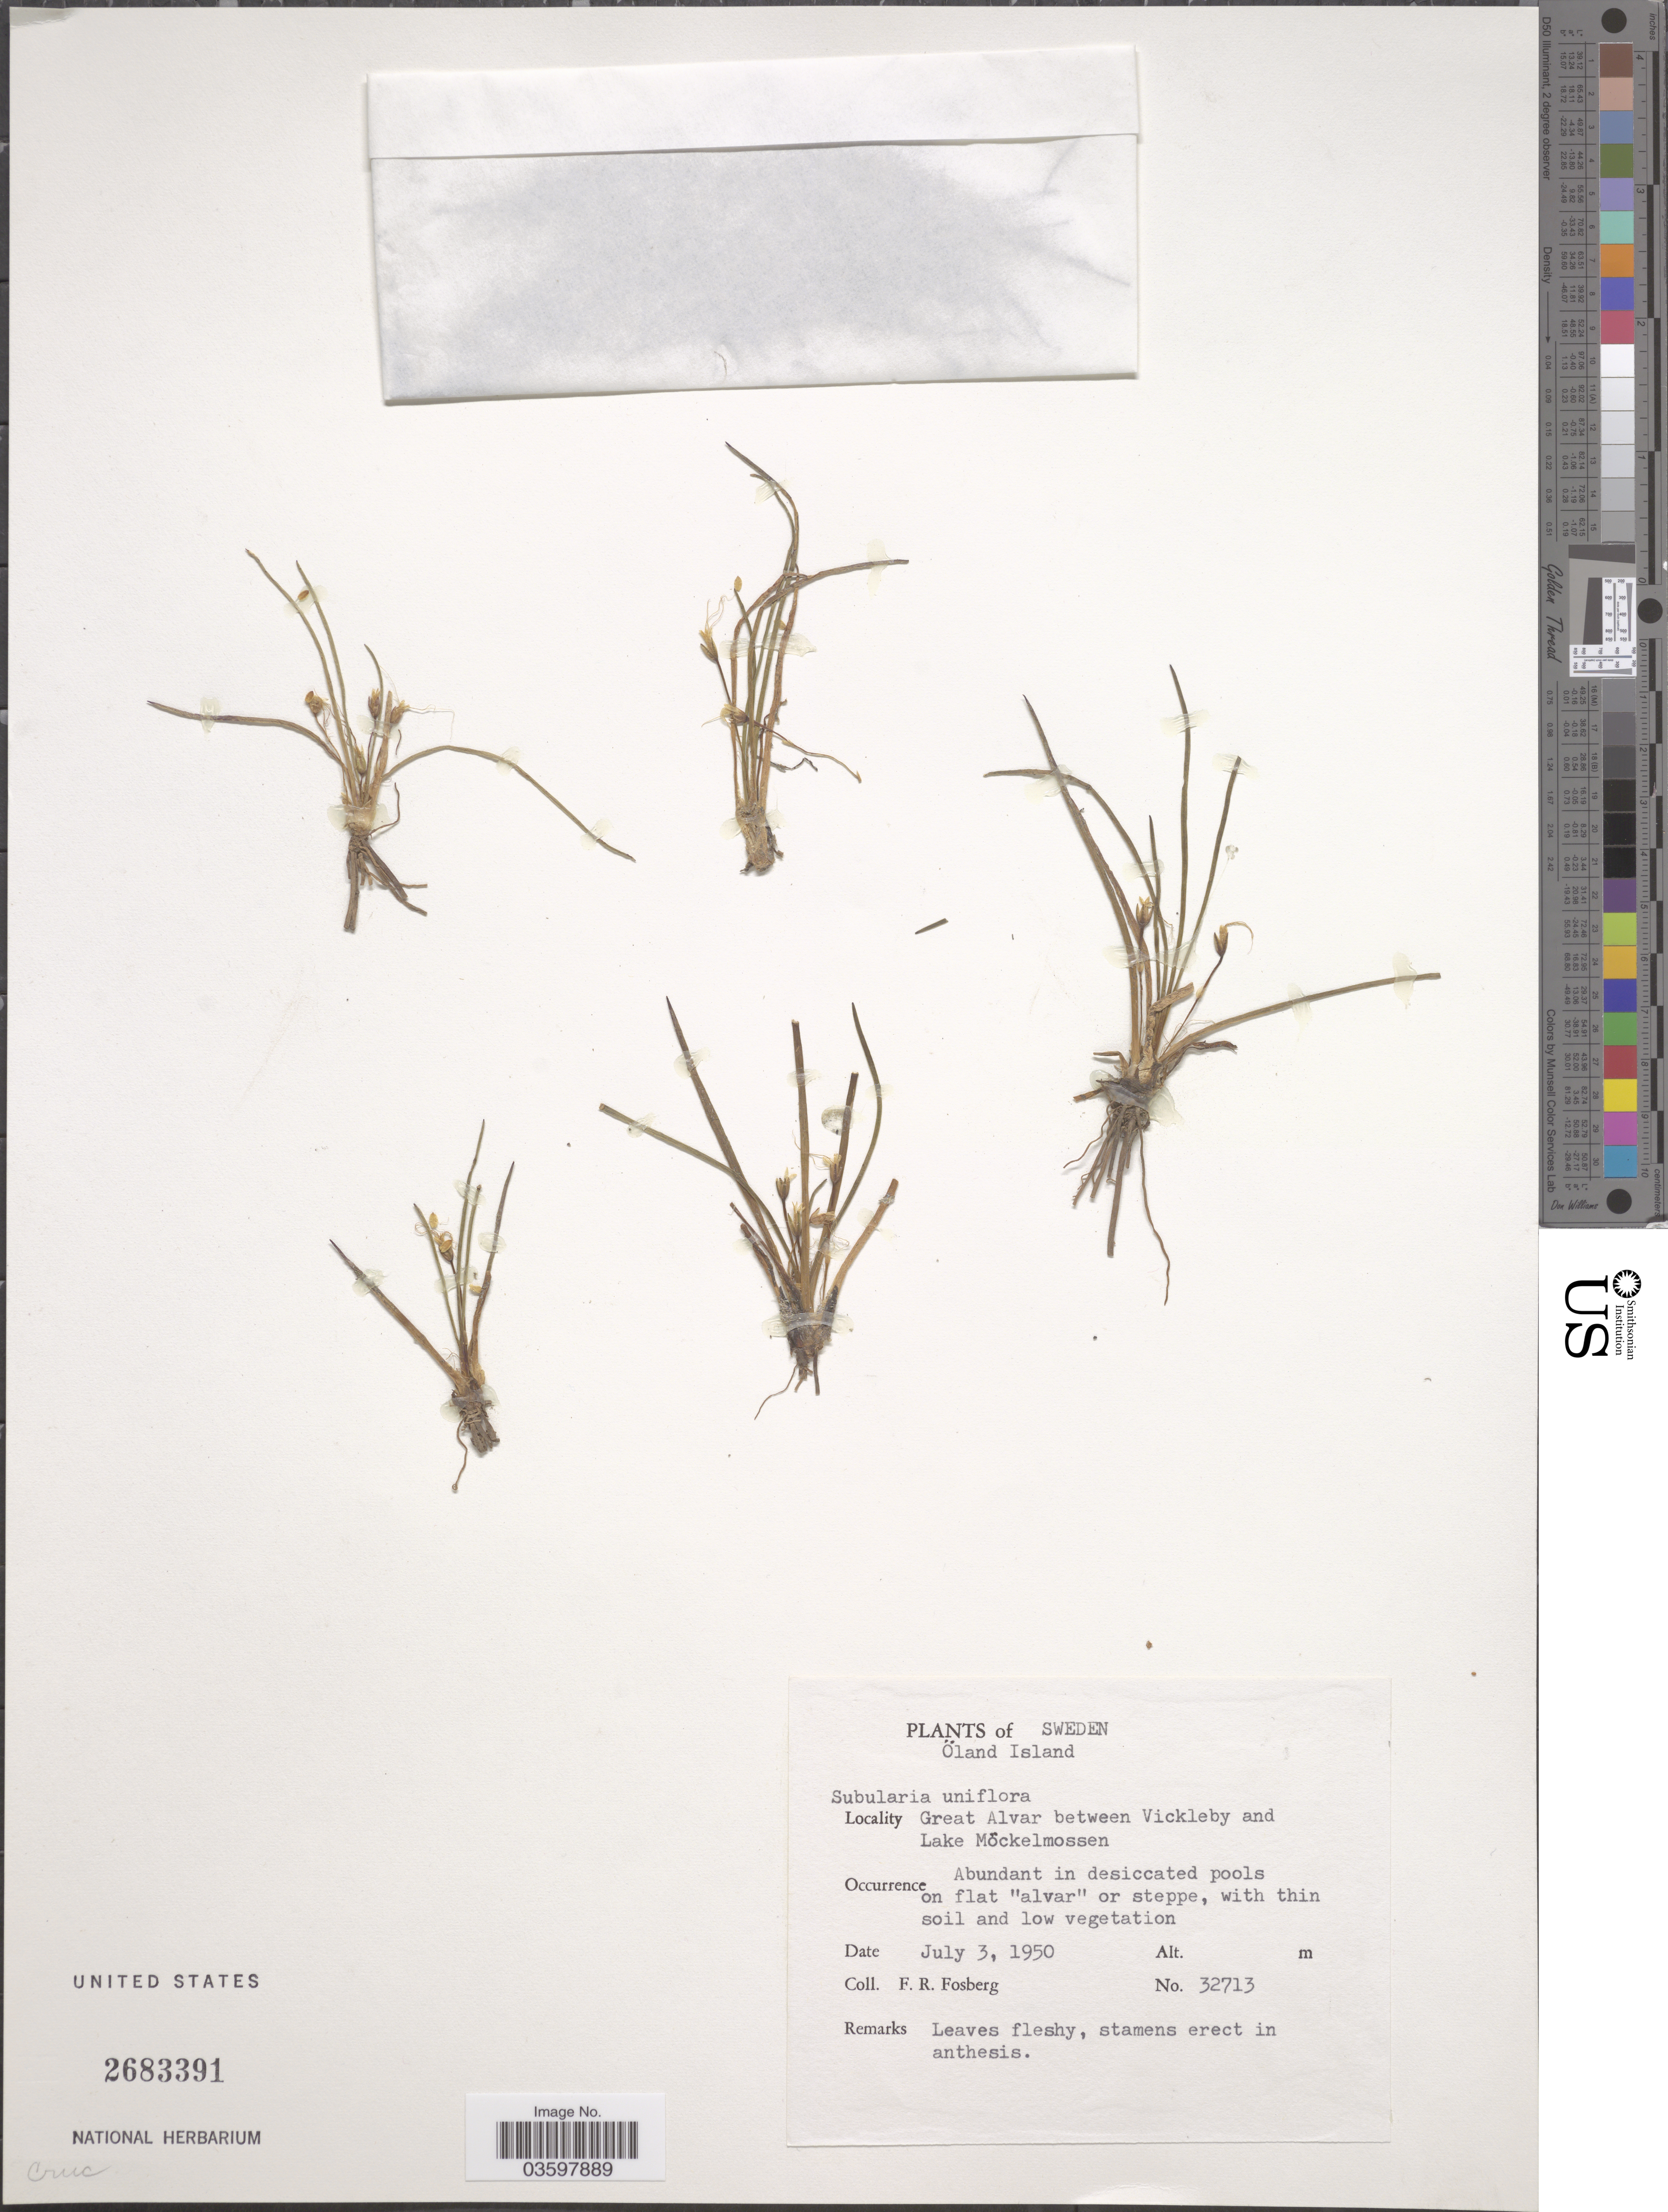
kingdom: Plantae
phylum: Tracheophyta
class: Magnoliopsida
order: Lamiales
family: Plantaginaceae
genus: Littorella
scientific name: Littorella uniflora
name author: (L.) Asch.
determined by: Strong, Mark T., (BOT), Smithsonian Institution - National Museum of Natural History (UNITED STATES)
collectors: F. R. Fosberg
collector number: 32713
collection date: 1950-07-03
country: Sweden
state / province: Kalmar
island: Oland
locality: Öland Island. Great Alvar between Vickleby and Lake Möckelmossen.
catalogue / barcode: US 2683391